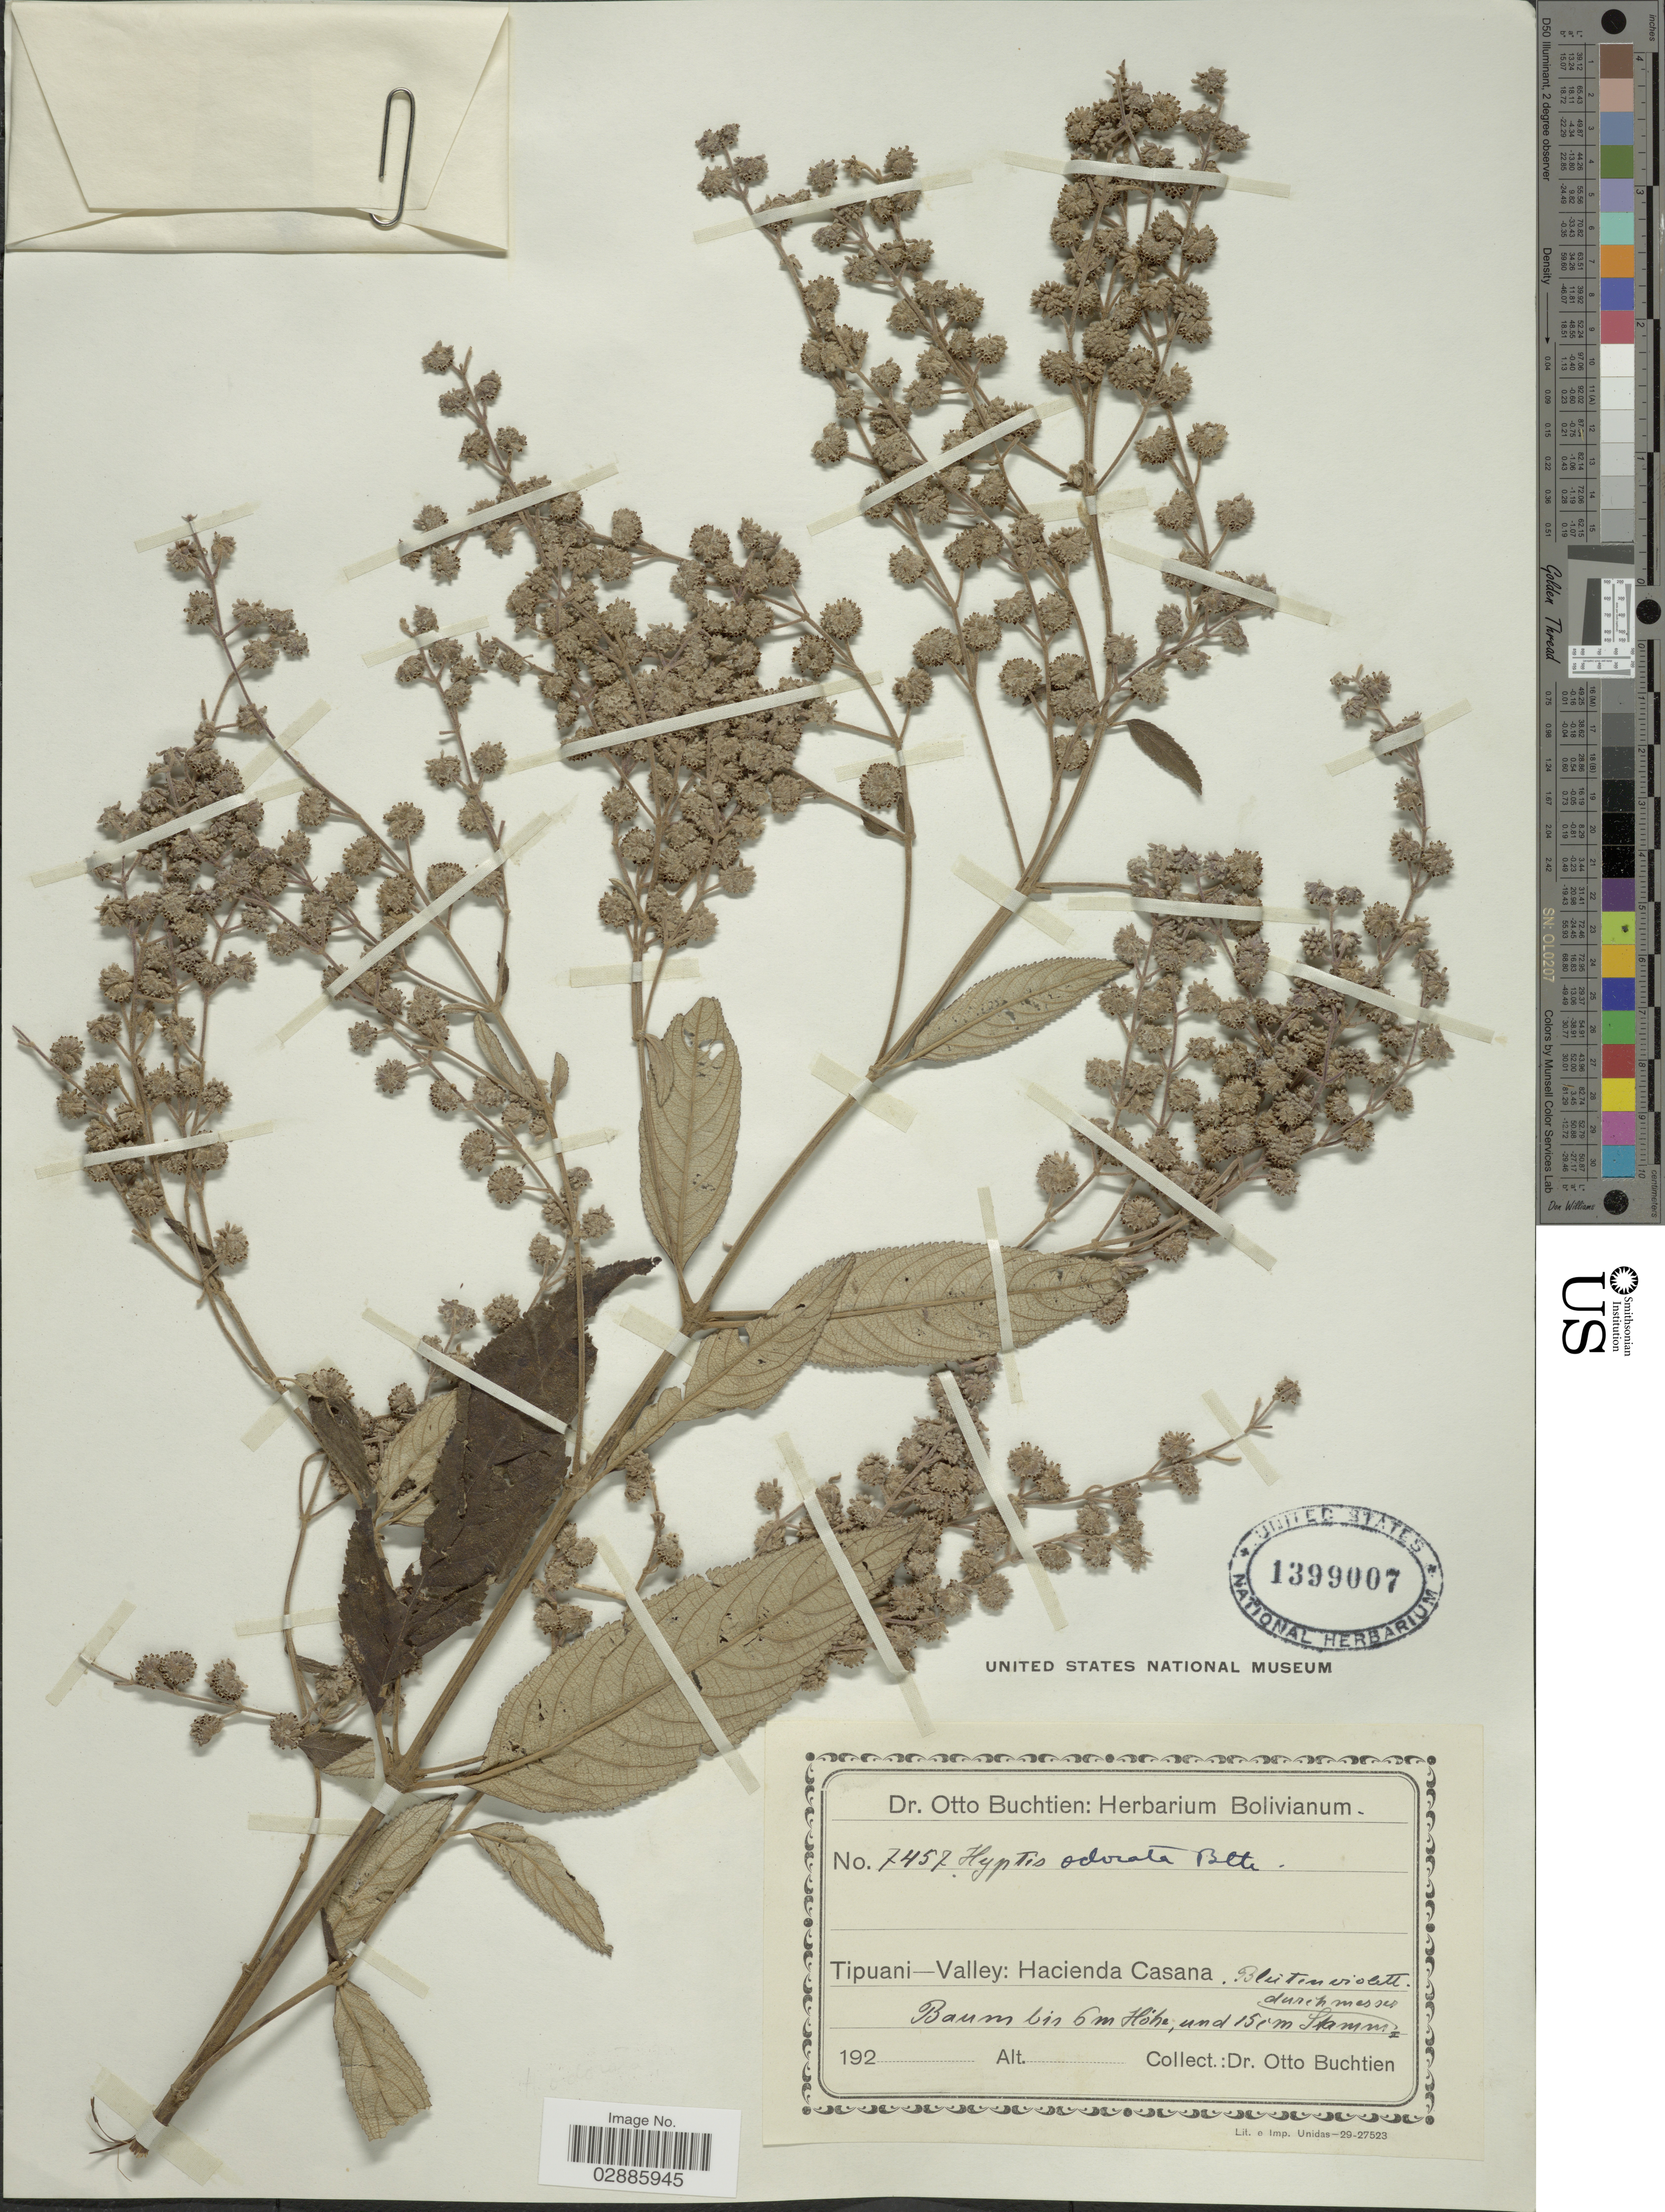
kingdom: Plantae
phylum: Tracheophyta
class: Magnoliopsida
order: Lamiales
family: Lamiaceae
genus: Hyptis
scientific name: Hyptis odorata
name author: Benth.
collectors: O. Buchtien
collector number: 7457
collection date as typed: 192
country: Bolivia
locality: Tipuani-Valley: Hacienda Casana.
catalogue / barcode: US 1399007